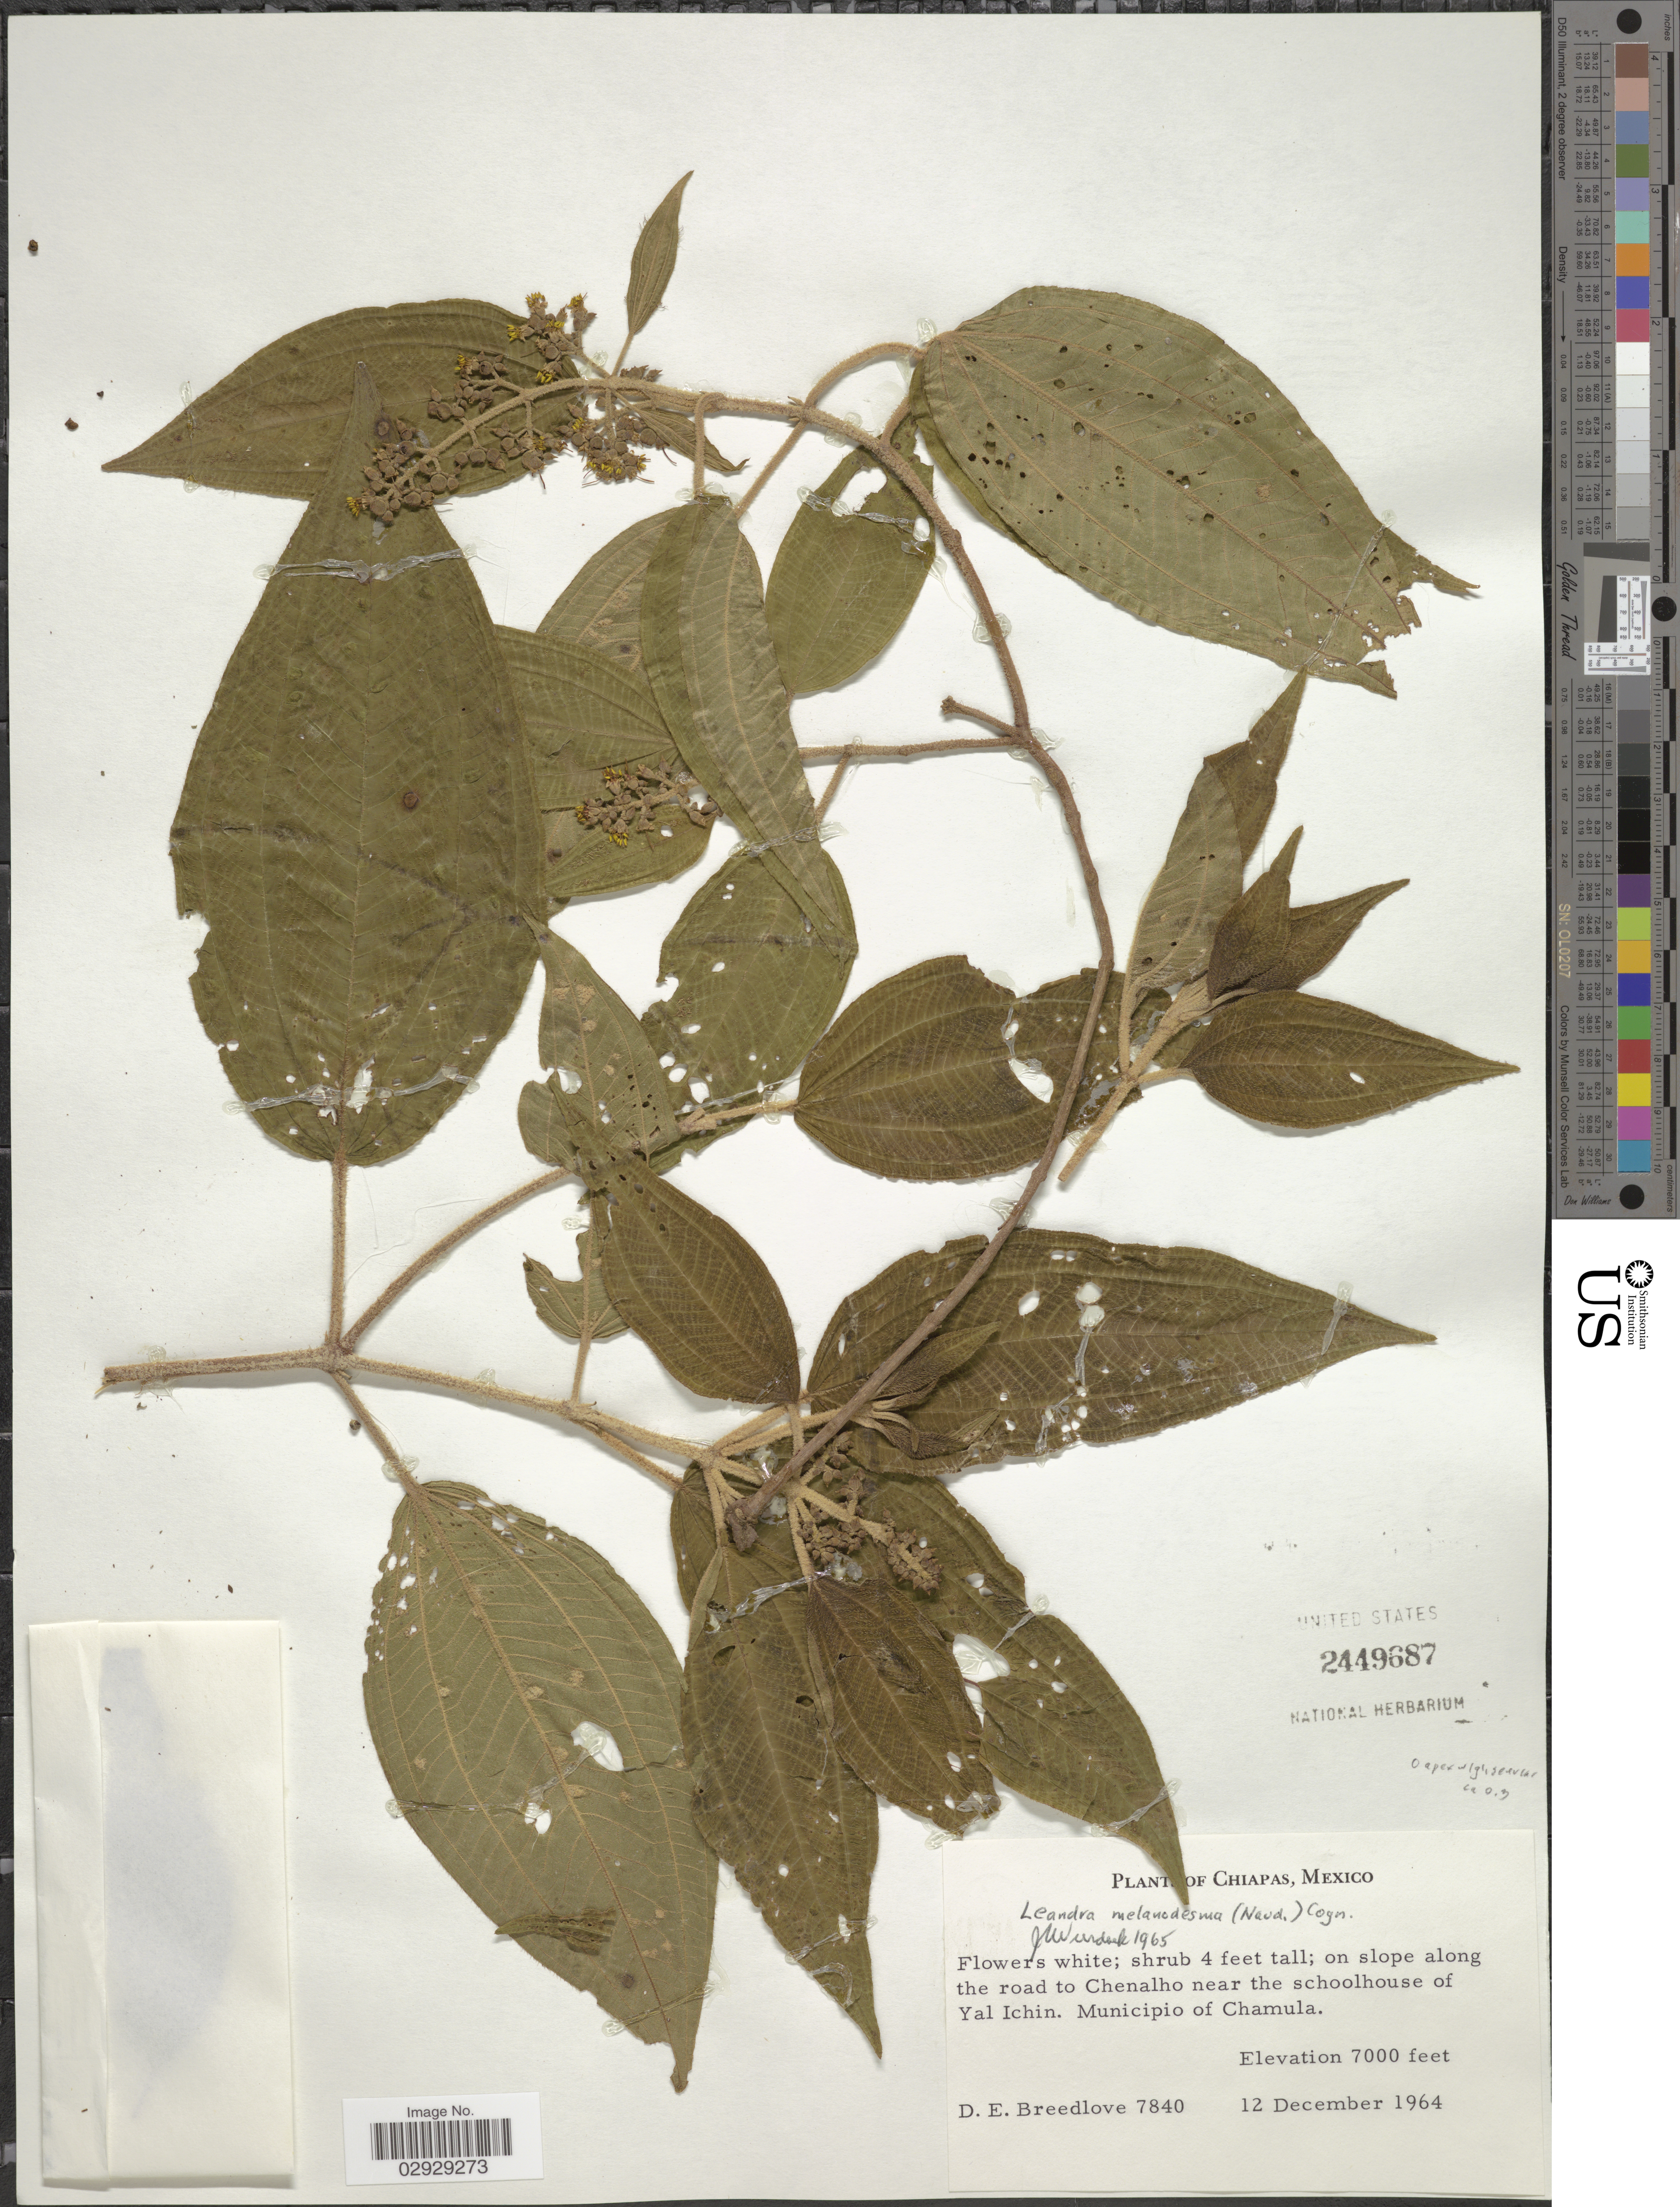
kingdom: Plantae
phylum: Tracheophyta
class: Magnoliopsida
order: Myrtales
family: Melastomataceae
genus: Leandra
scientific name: Leandra melanodesma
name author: (Naudin) Cogn.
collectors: D. E. Breedlove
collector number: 7840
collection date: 1964-12-12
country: Mexico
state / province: Chiapas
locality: On slope along the road to Chenalho near the schoolhoude of Yal Ichin. Municipio of Chamula.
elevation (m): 2134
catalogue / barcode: US 2449687